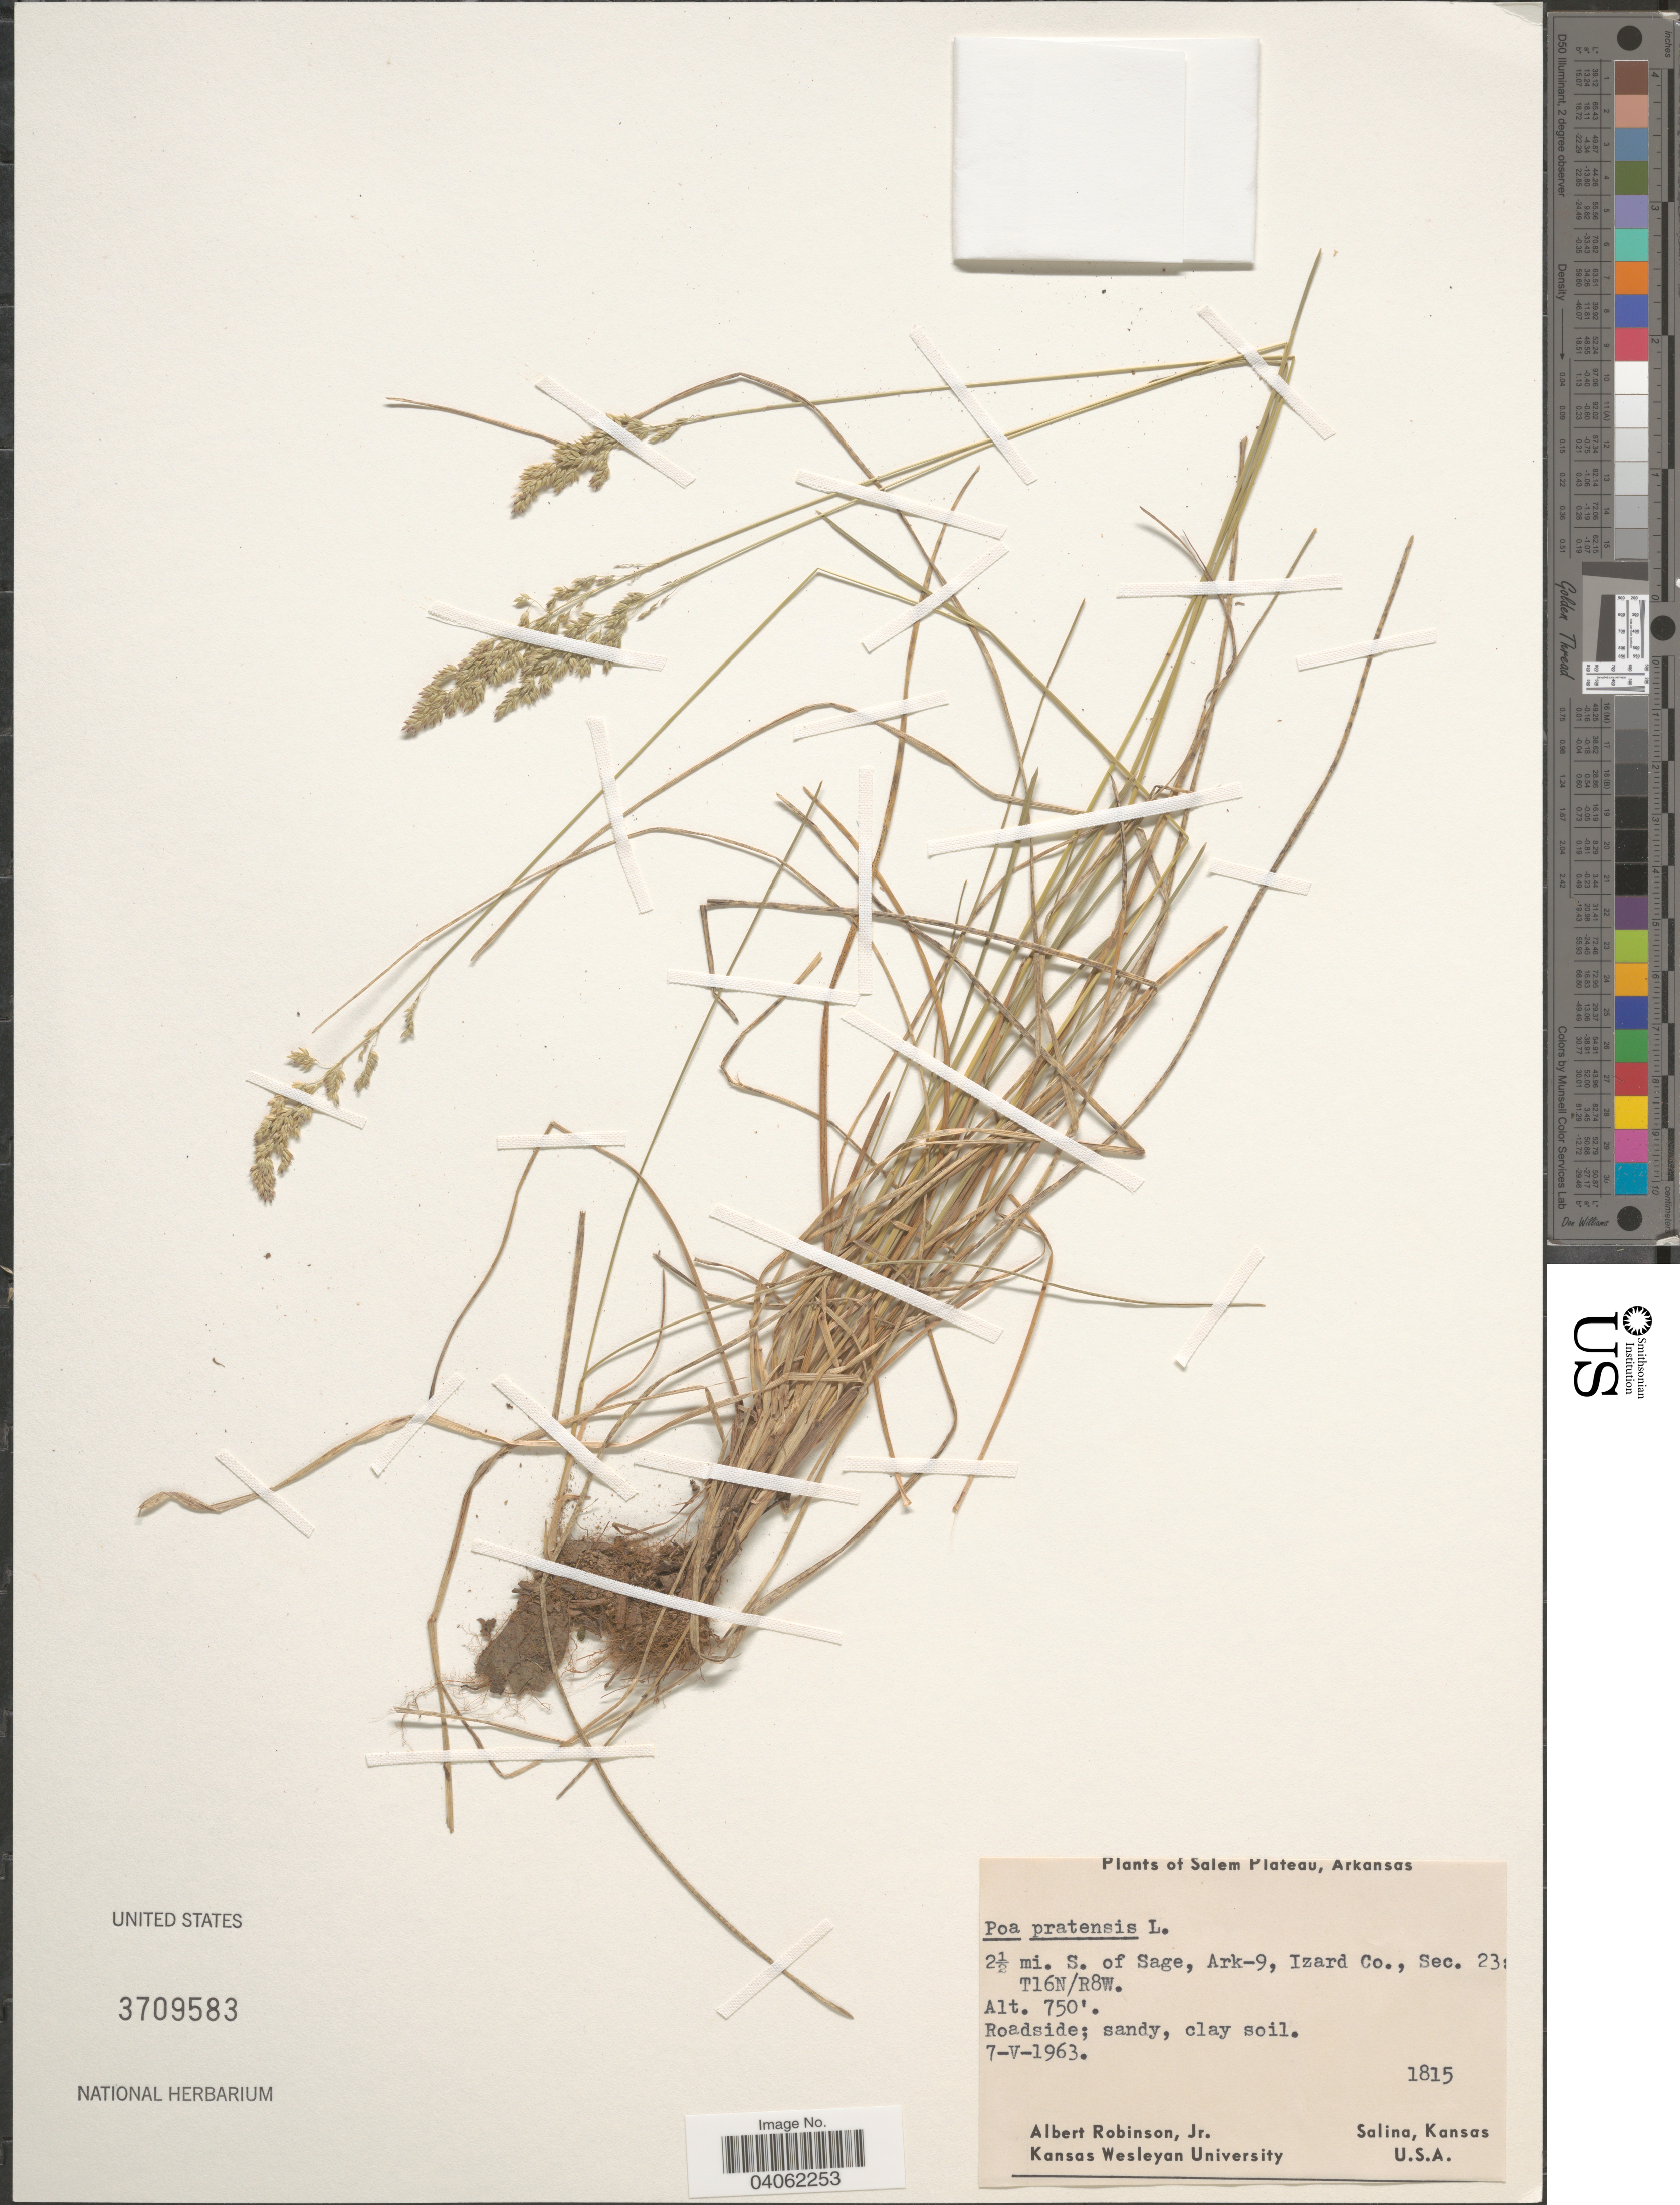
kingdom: Plantae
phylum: Tracheophyta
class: Liliopsida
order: Poales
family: Poaceae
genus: Poa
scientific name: Poa pratensis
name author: L.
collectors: A. Robinson Jr.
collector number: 1815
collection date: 1963-05-07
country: United States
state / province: Arkansas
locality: Salem Plateau. 2½ mi. S. of Sage, Ark-9, Izard Co., Sec. 23: T16N/R8W.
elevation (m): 229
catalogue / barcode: US 3709583